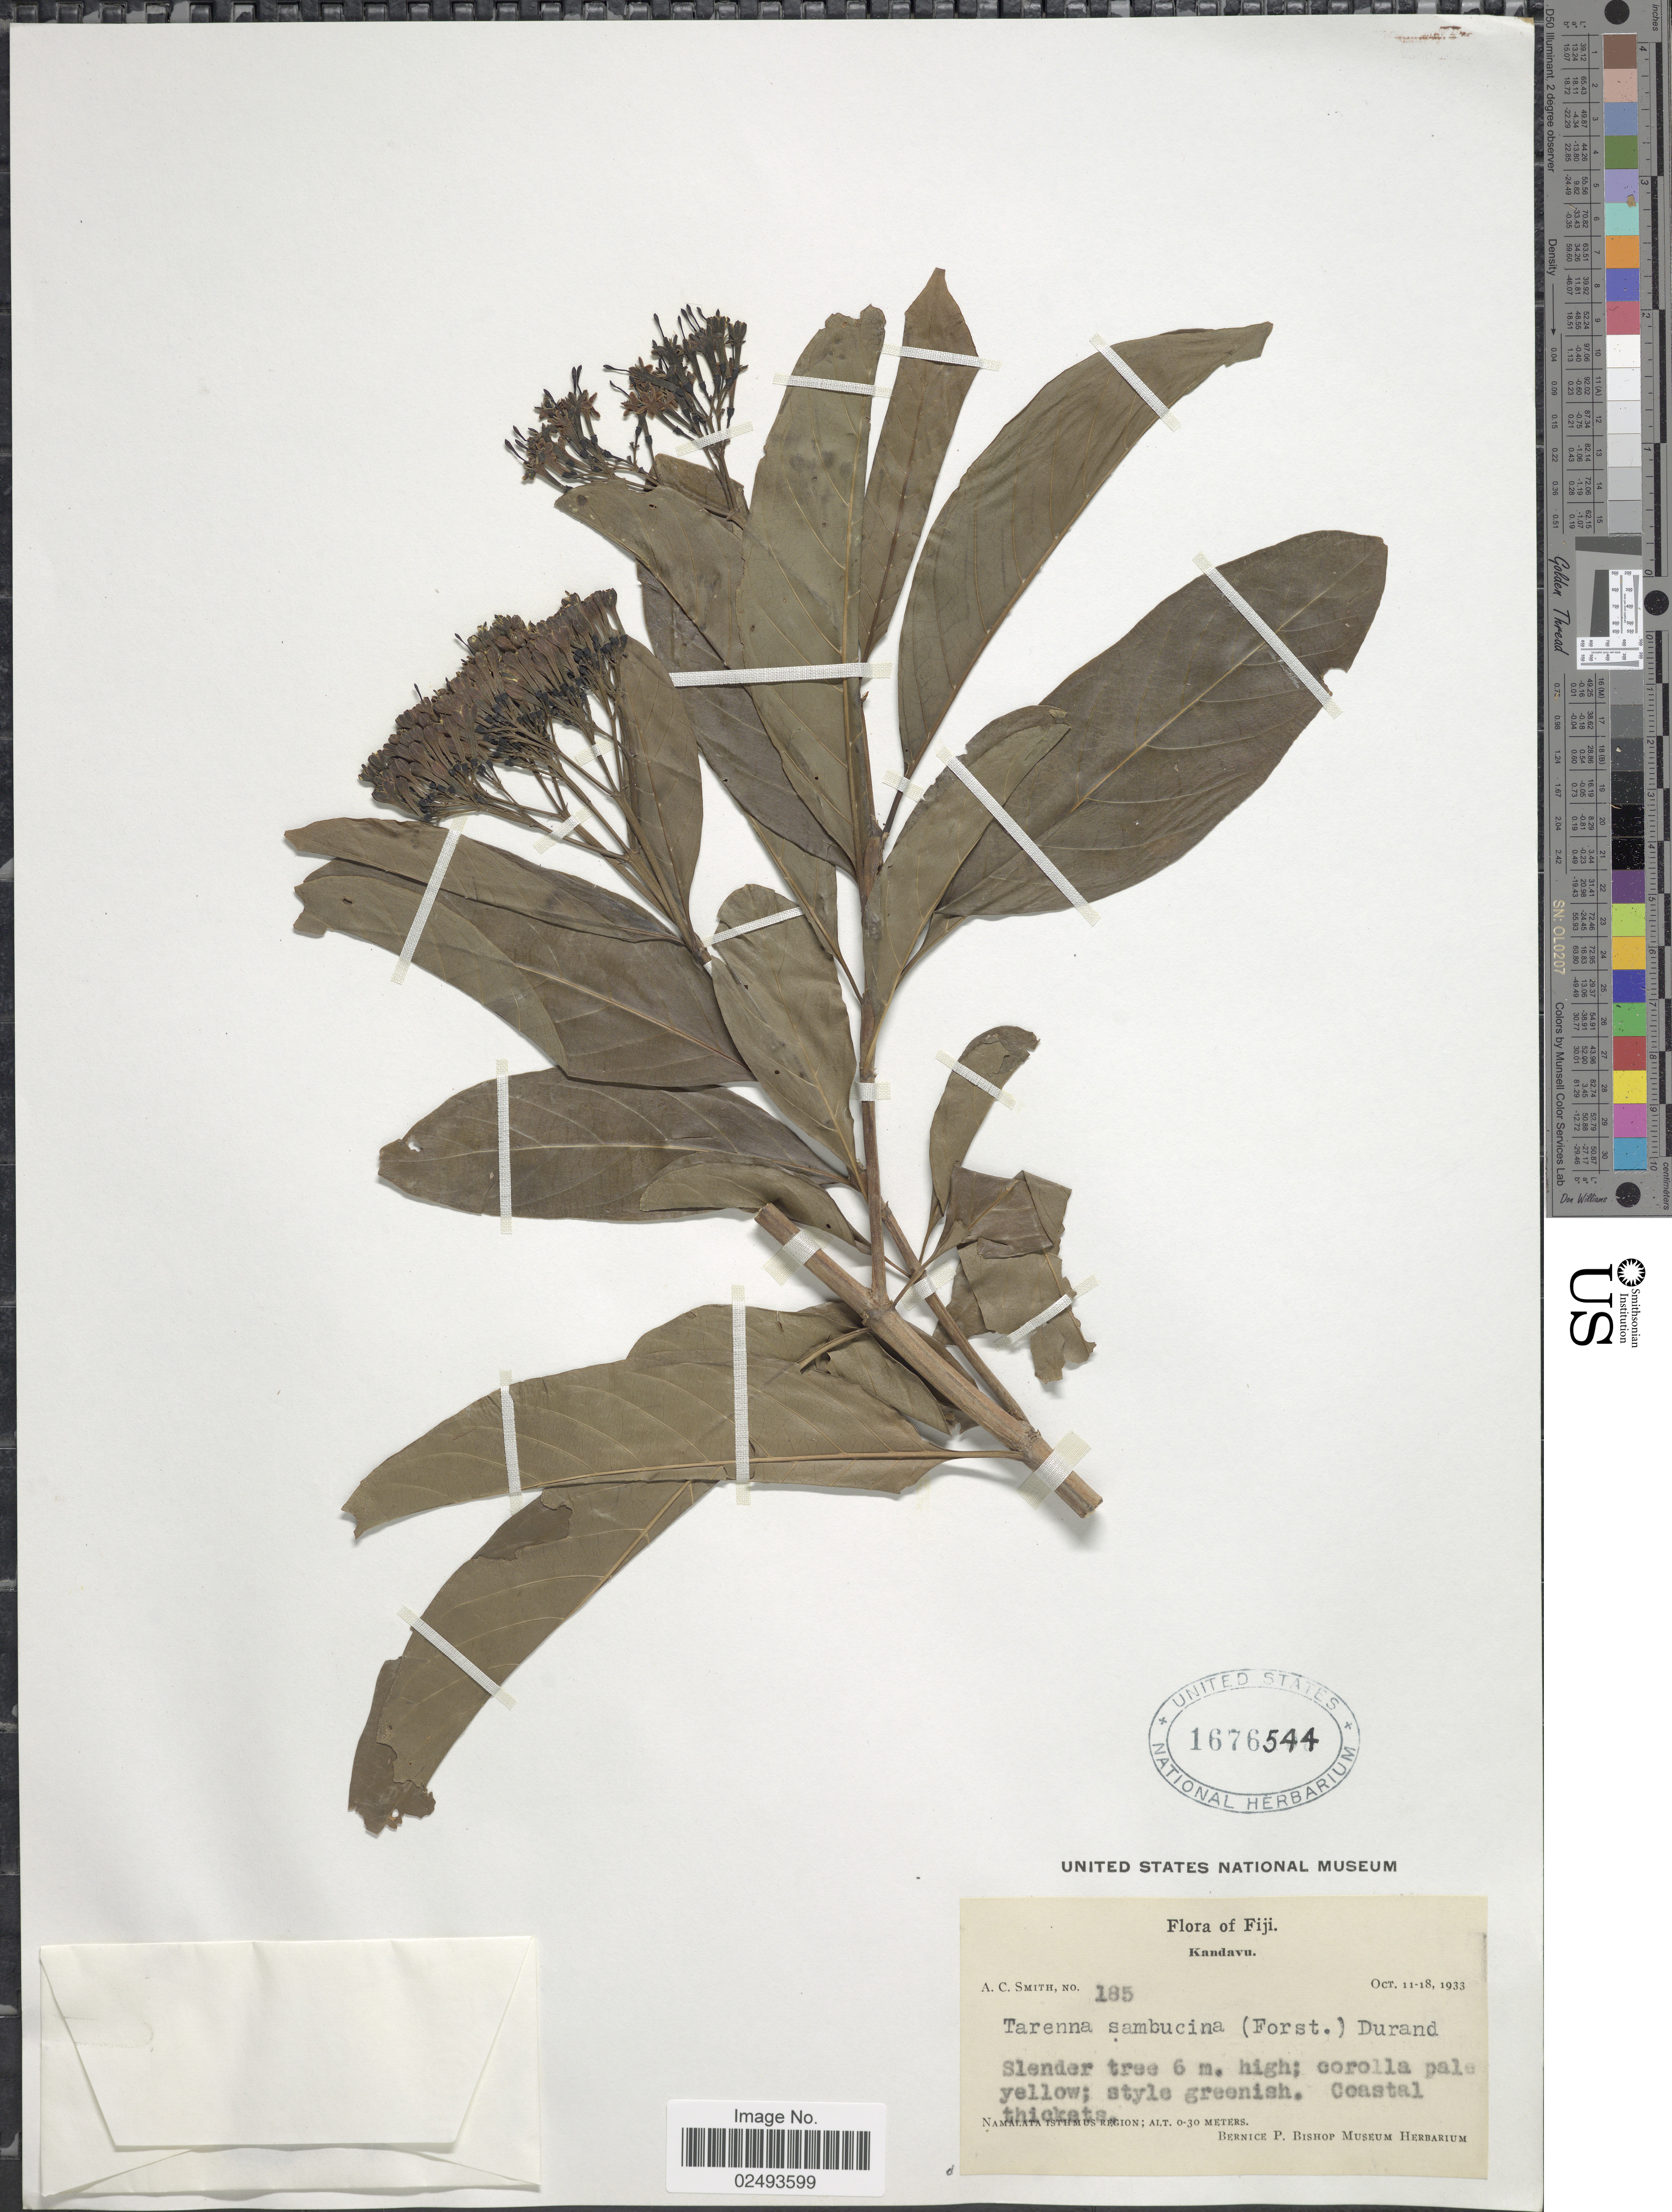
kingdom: Plantae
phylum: Tracheophyta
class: Magnoliopsida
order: Gentianales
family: Rubiaceae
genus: Tarenna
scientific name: Tarenna sambucina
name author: (G. Forst.) Drake ex Durand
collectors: A. C. Smith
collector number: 185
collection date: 1933-10-11/1933-10-18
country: Fiji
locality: Kandavu, Namalata Isthmus Region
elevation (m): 0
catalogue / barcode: US 1676544